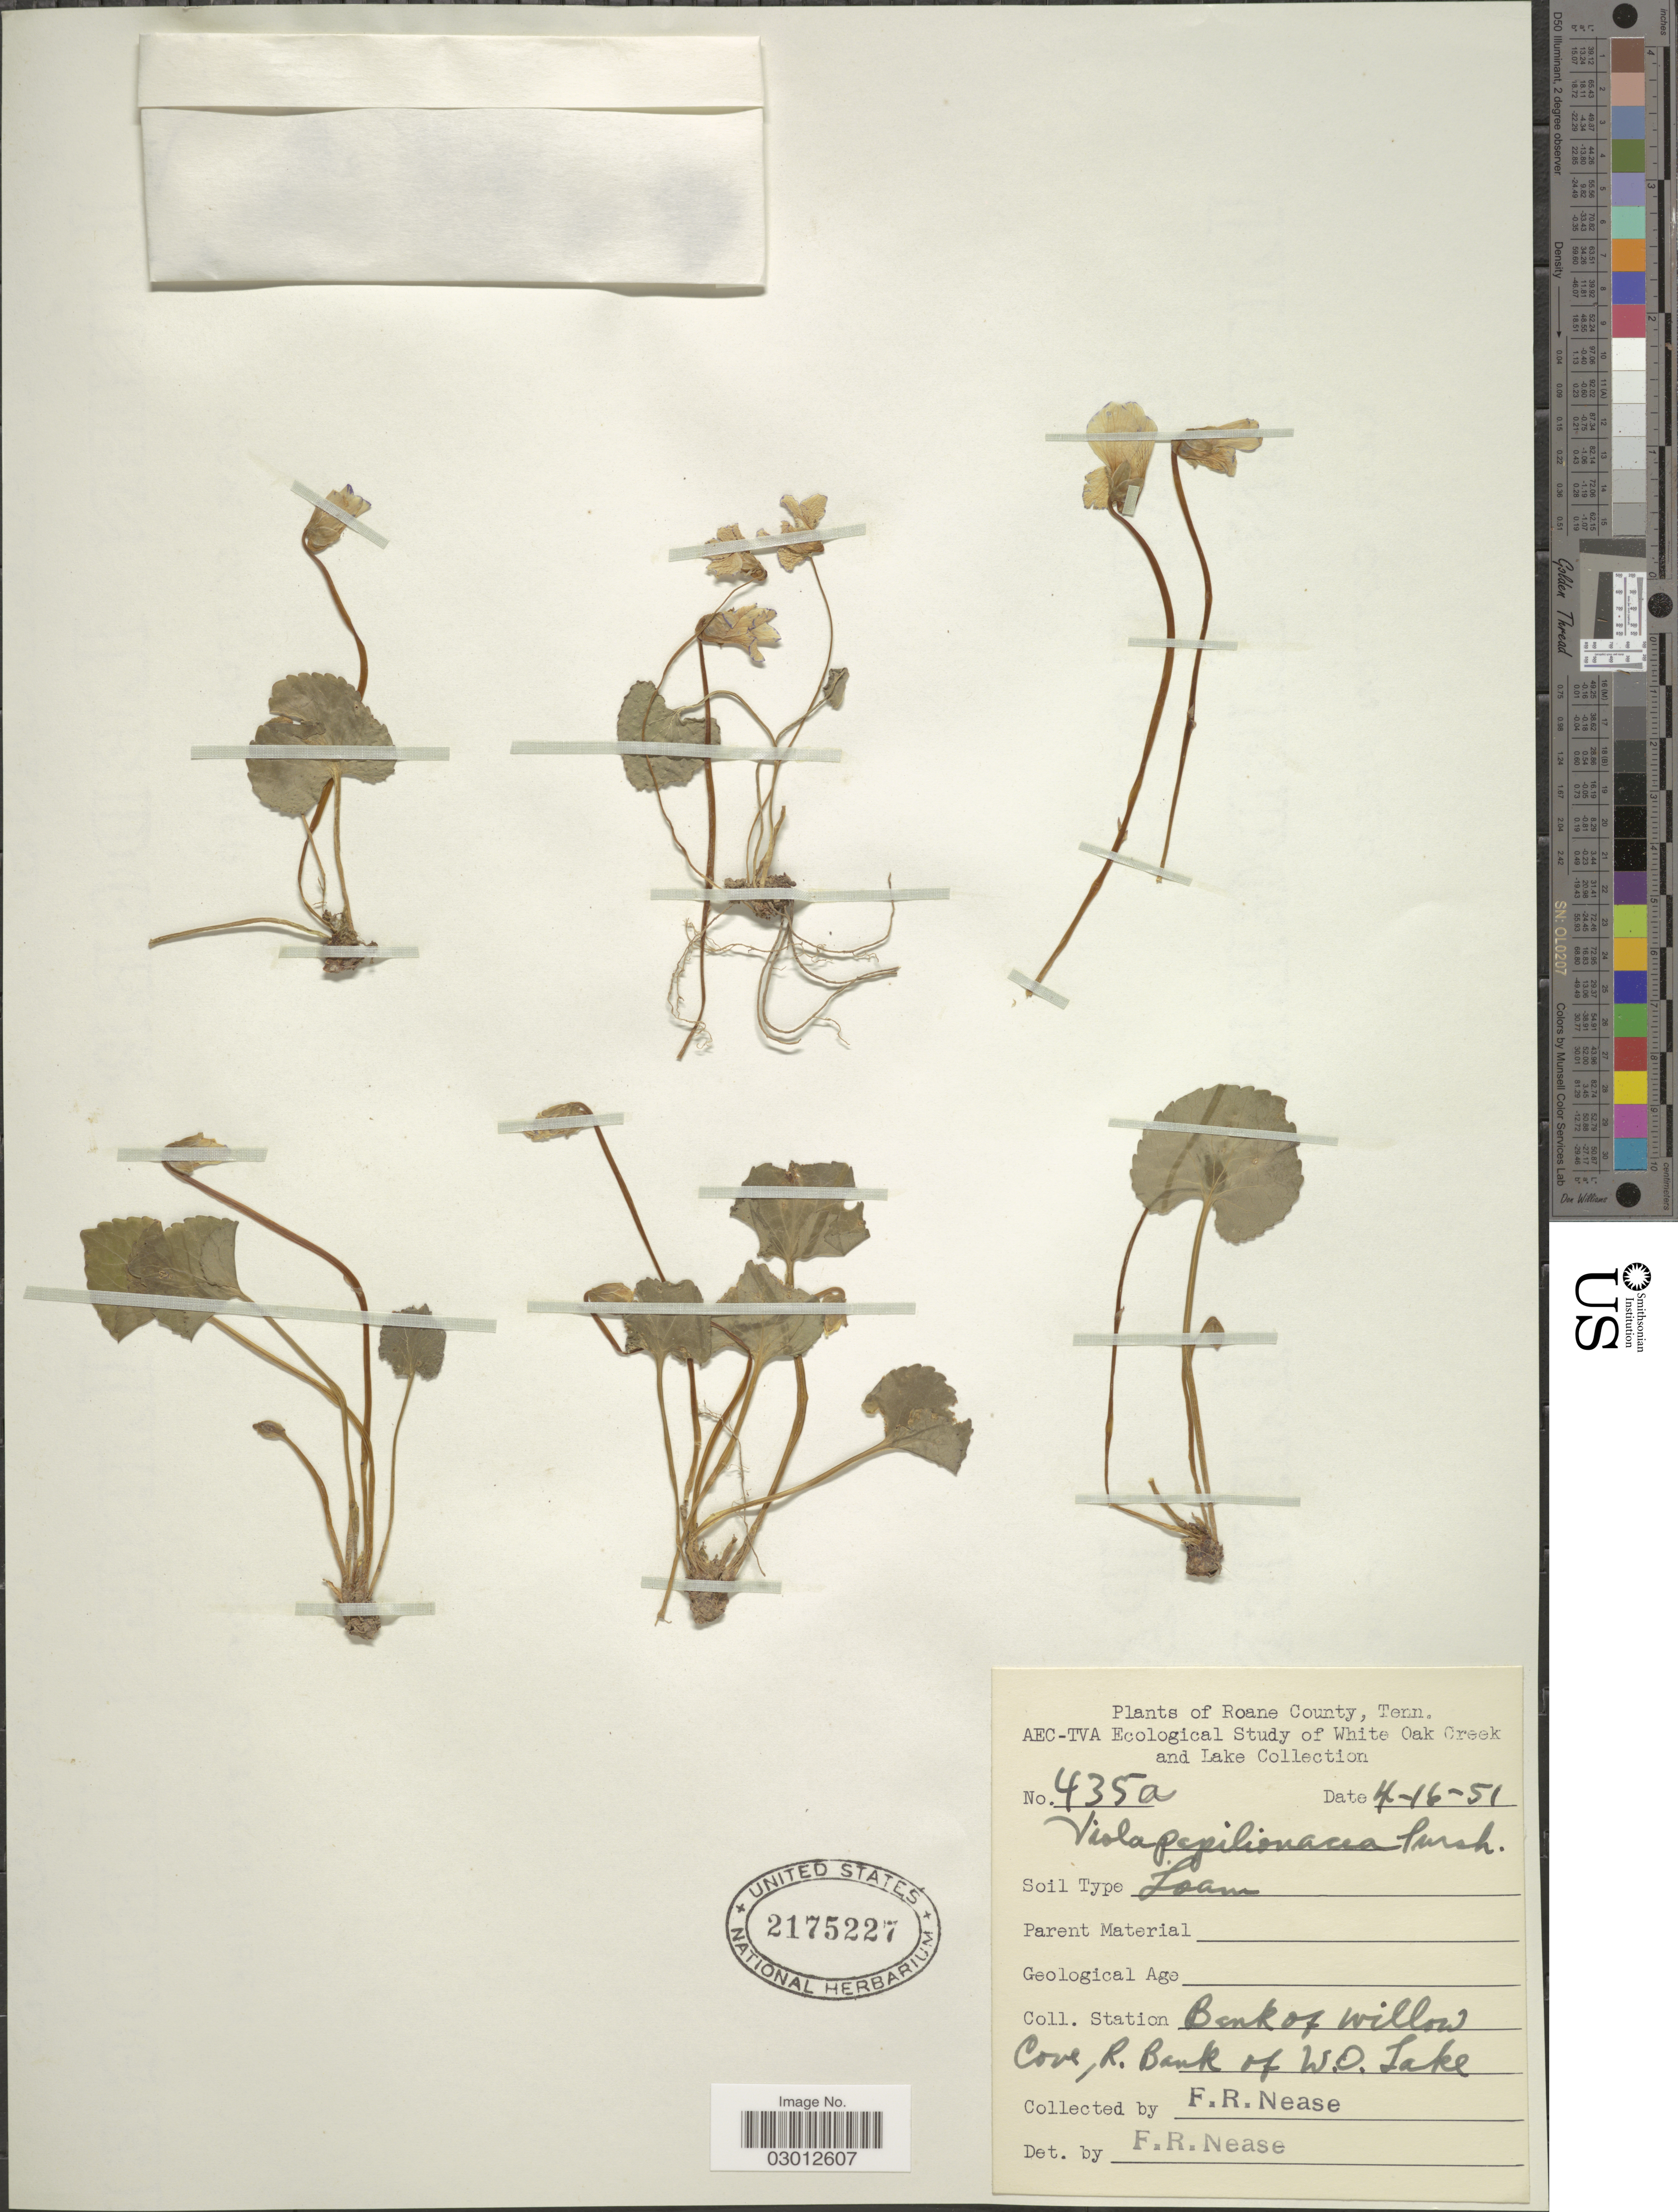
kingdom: Plantae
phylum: Tracheophyta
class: Magnoliopsida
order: Malpighiales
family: Violaceae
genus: Viola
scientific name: Viola papilionacea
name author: Pursh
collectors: F. Nease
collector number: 435a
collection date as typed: Transcribed d/m/y: 16/4/51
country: United States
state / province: Tennessee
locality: Roane County, Station Bank of Willow Cove, R. Bank of W.O. Lake.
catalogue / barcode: US 2175227